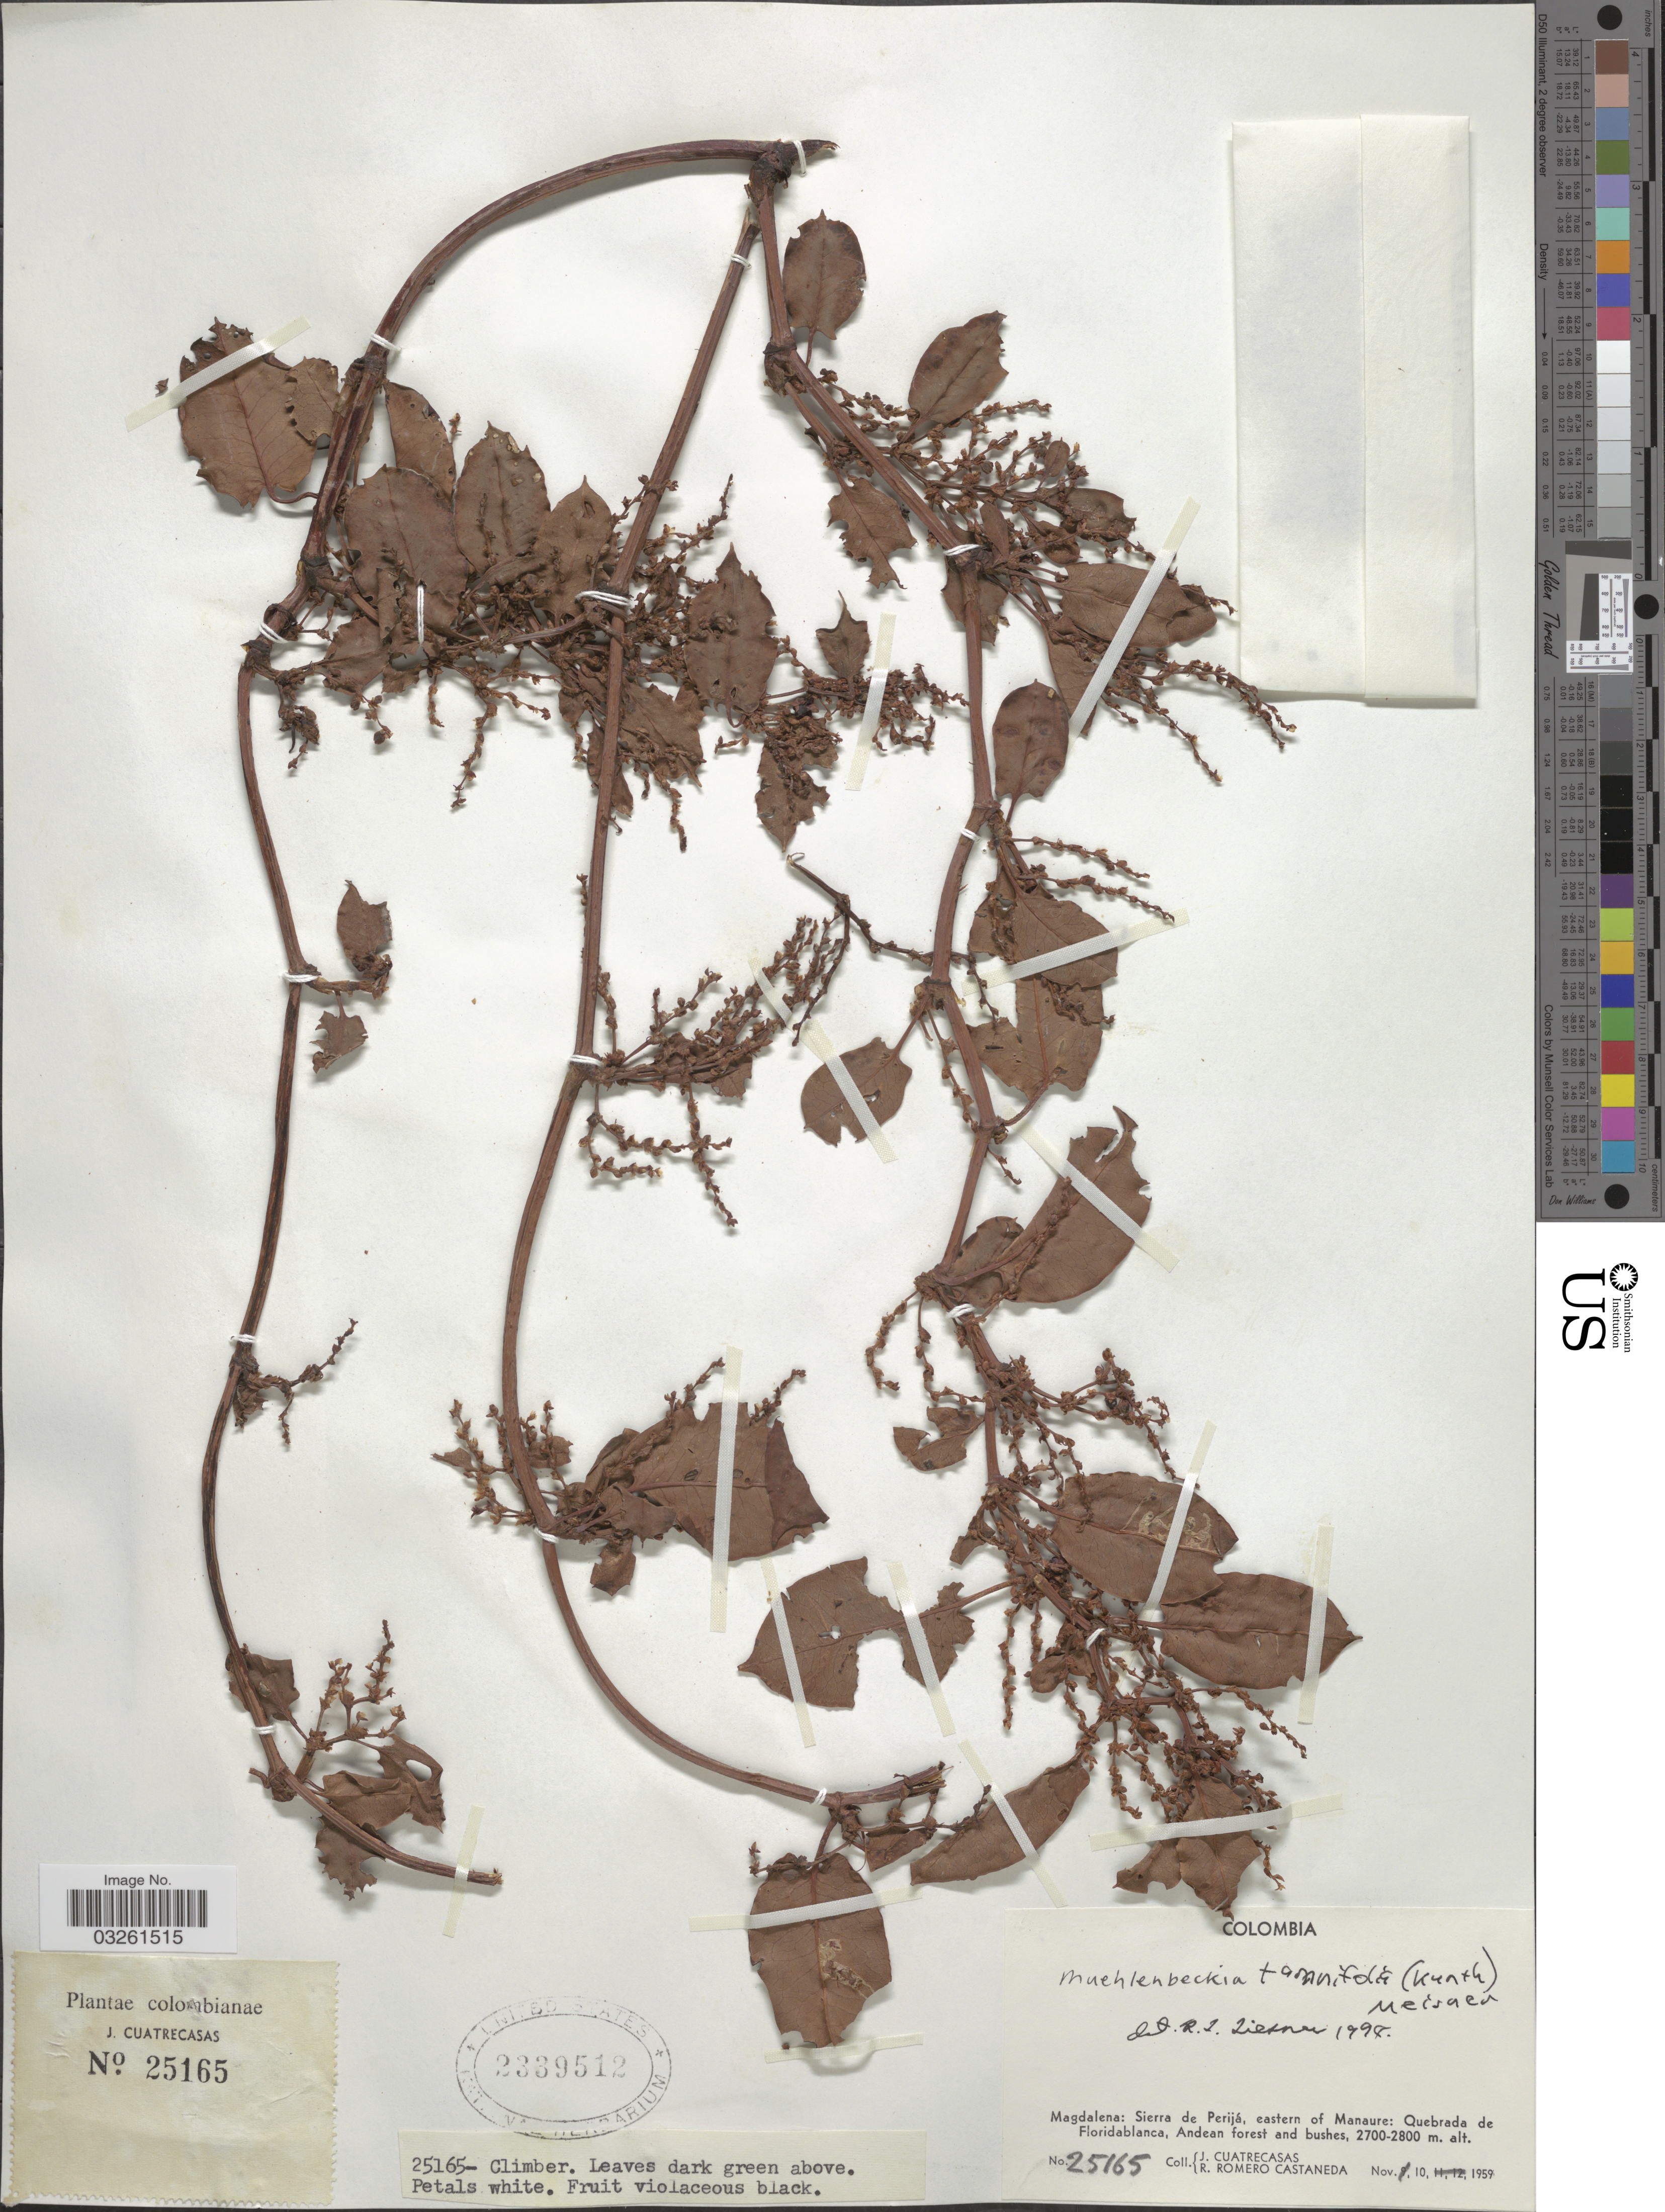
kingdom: Plantae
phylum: Tracheophyta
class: Magnoliopsida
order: Caryophyllales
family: Polygonaceae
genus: Muehlenbeckia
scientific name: Muehlenbeckia tamnifolia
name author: (Kunth) Meisn.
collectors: J. Cuatrecasas & R. Romero Castañeda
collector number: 25165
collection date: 1959-11-10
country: Colombia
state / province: Magdalena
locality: Sierra de Perijá, eastern of Manaure: Quebrada de Floridablanca, Andean forest and bushes.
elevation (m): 2700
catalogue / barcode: US 2339512